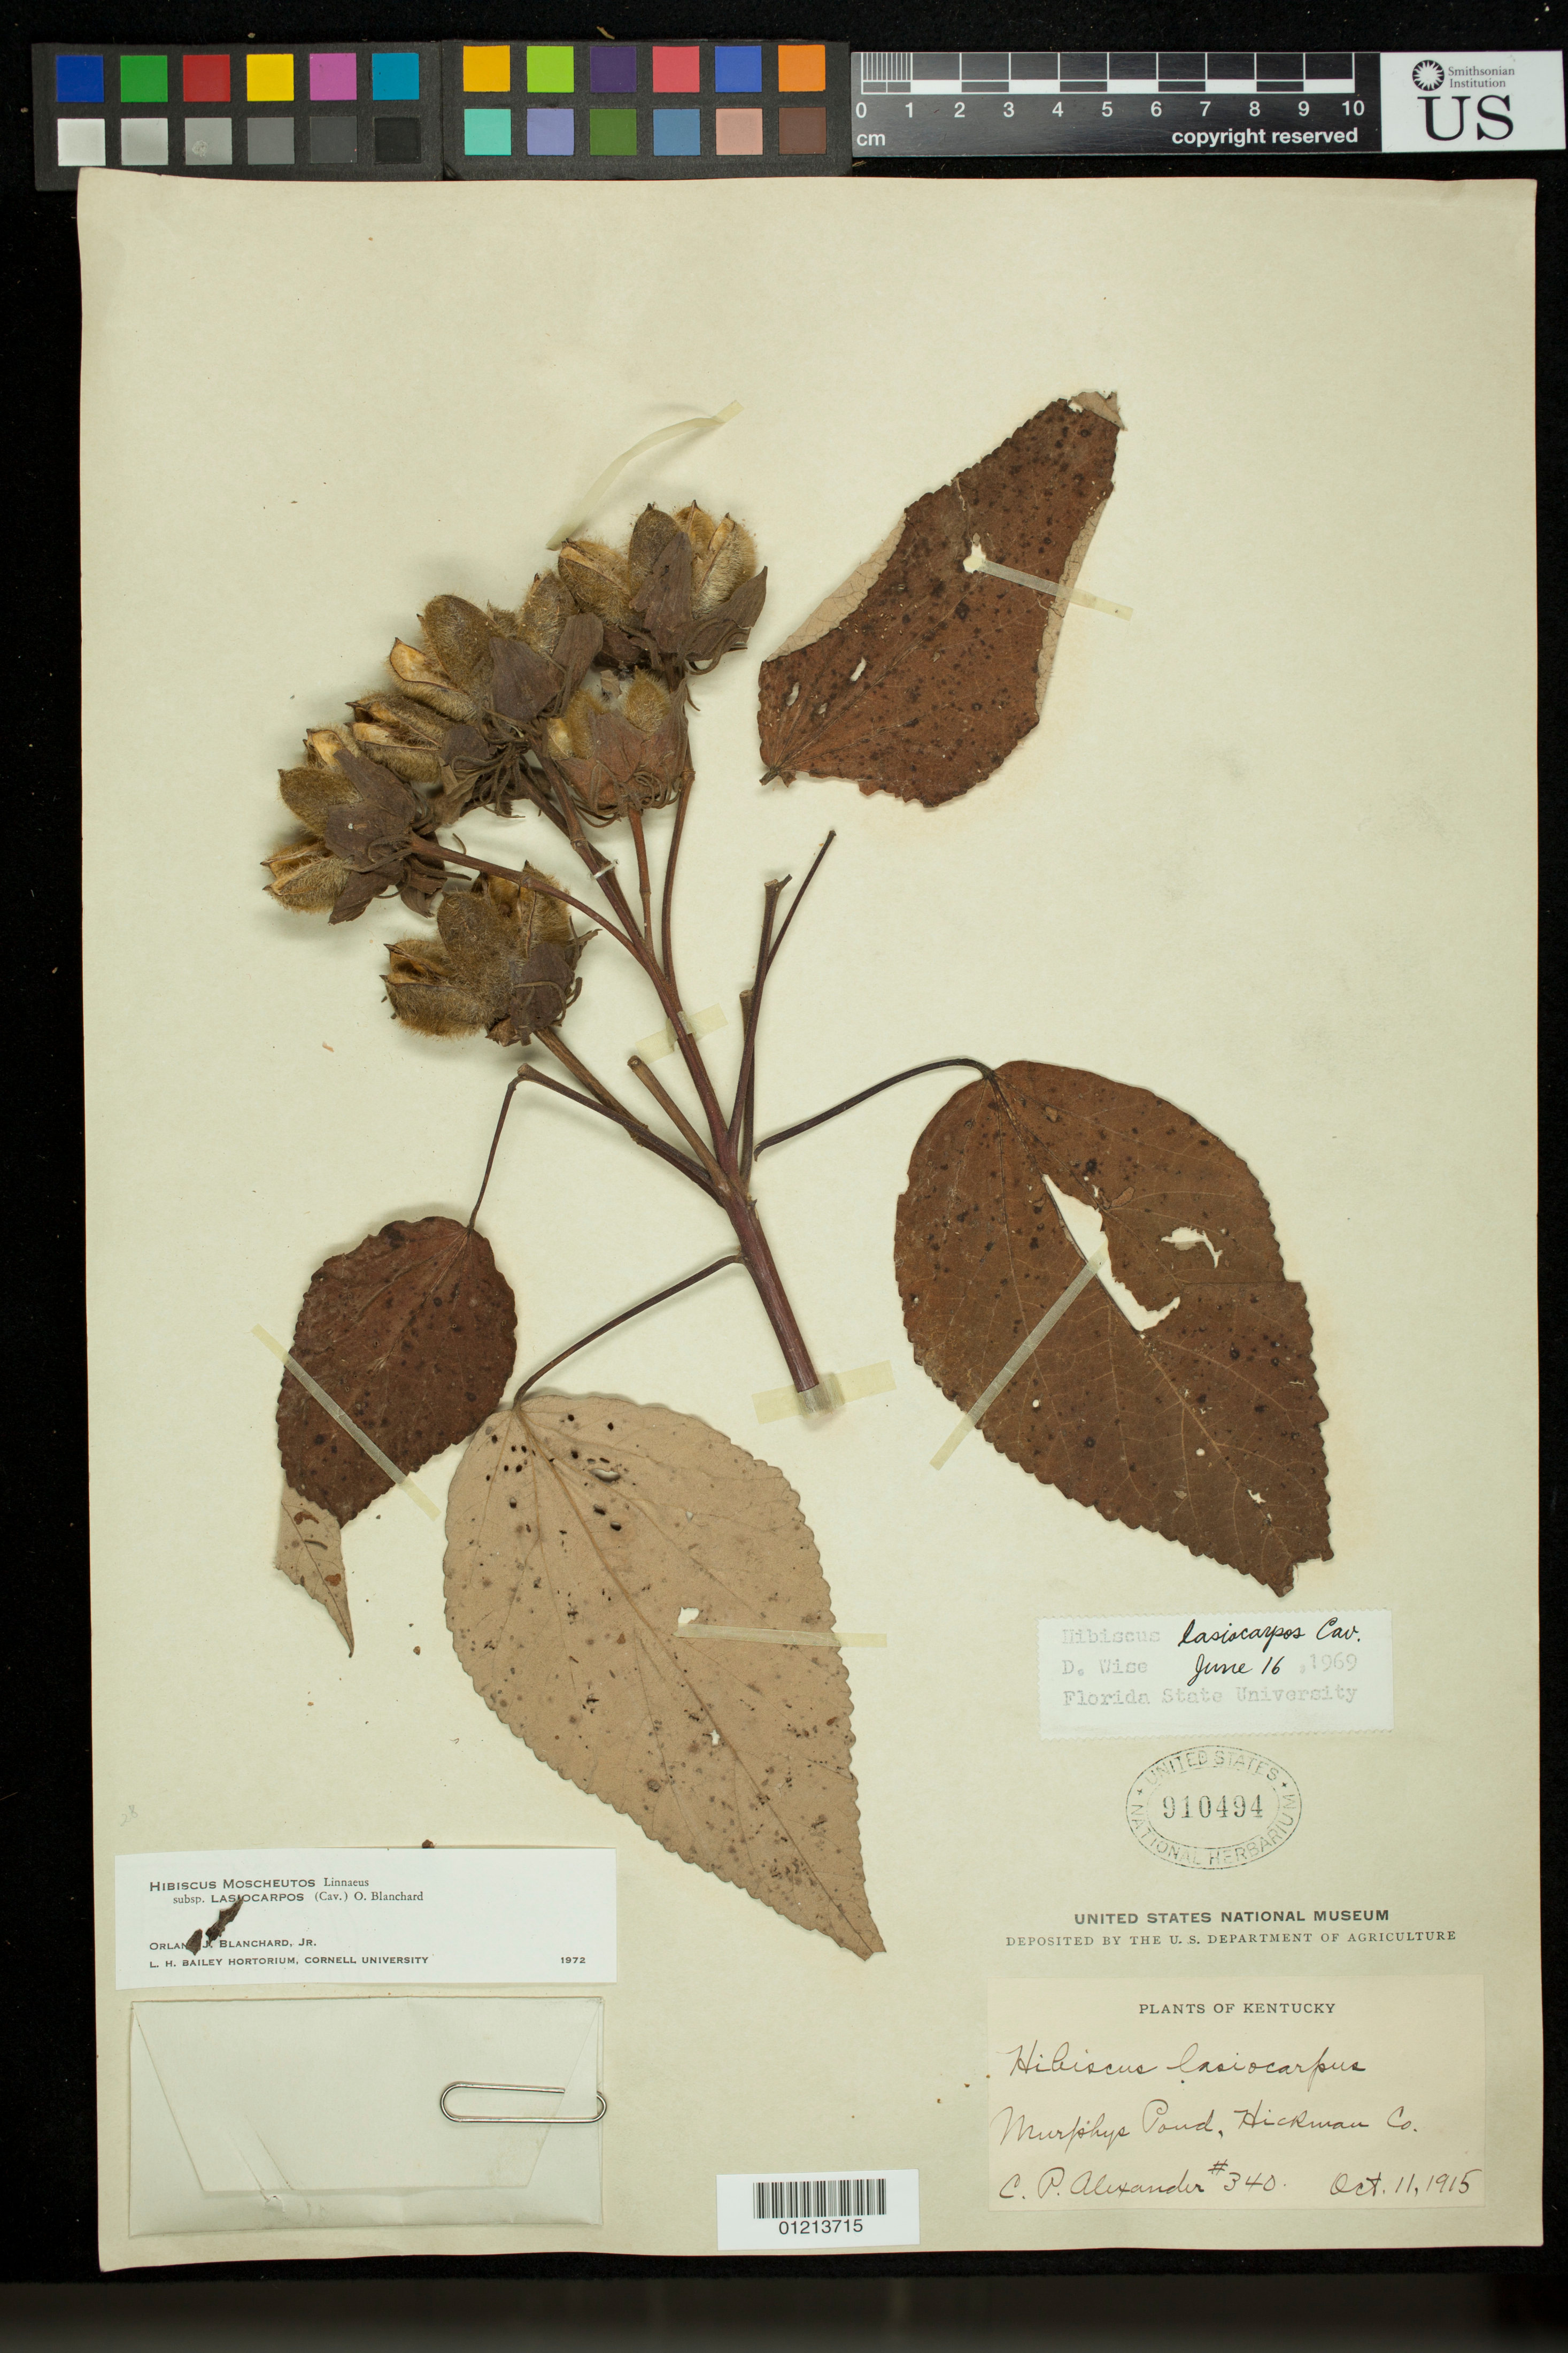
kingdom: Plantae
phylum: Tracheophyta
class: Magnoliopsida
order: Malvales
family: Malvaceae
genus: Hibiscus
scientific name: Hibiscus moscheutos subsp. lasiocarpos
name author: (Cav.) O.J. Blanch.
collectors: C. P. Alexander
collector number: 340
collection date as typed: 10 Nov 1915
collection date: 1915-11-10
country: United States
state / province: Kentucky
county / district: Hickman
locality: Murphy's Pond, Hickman Co.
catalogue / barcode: US 910494